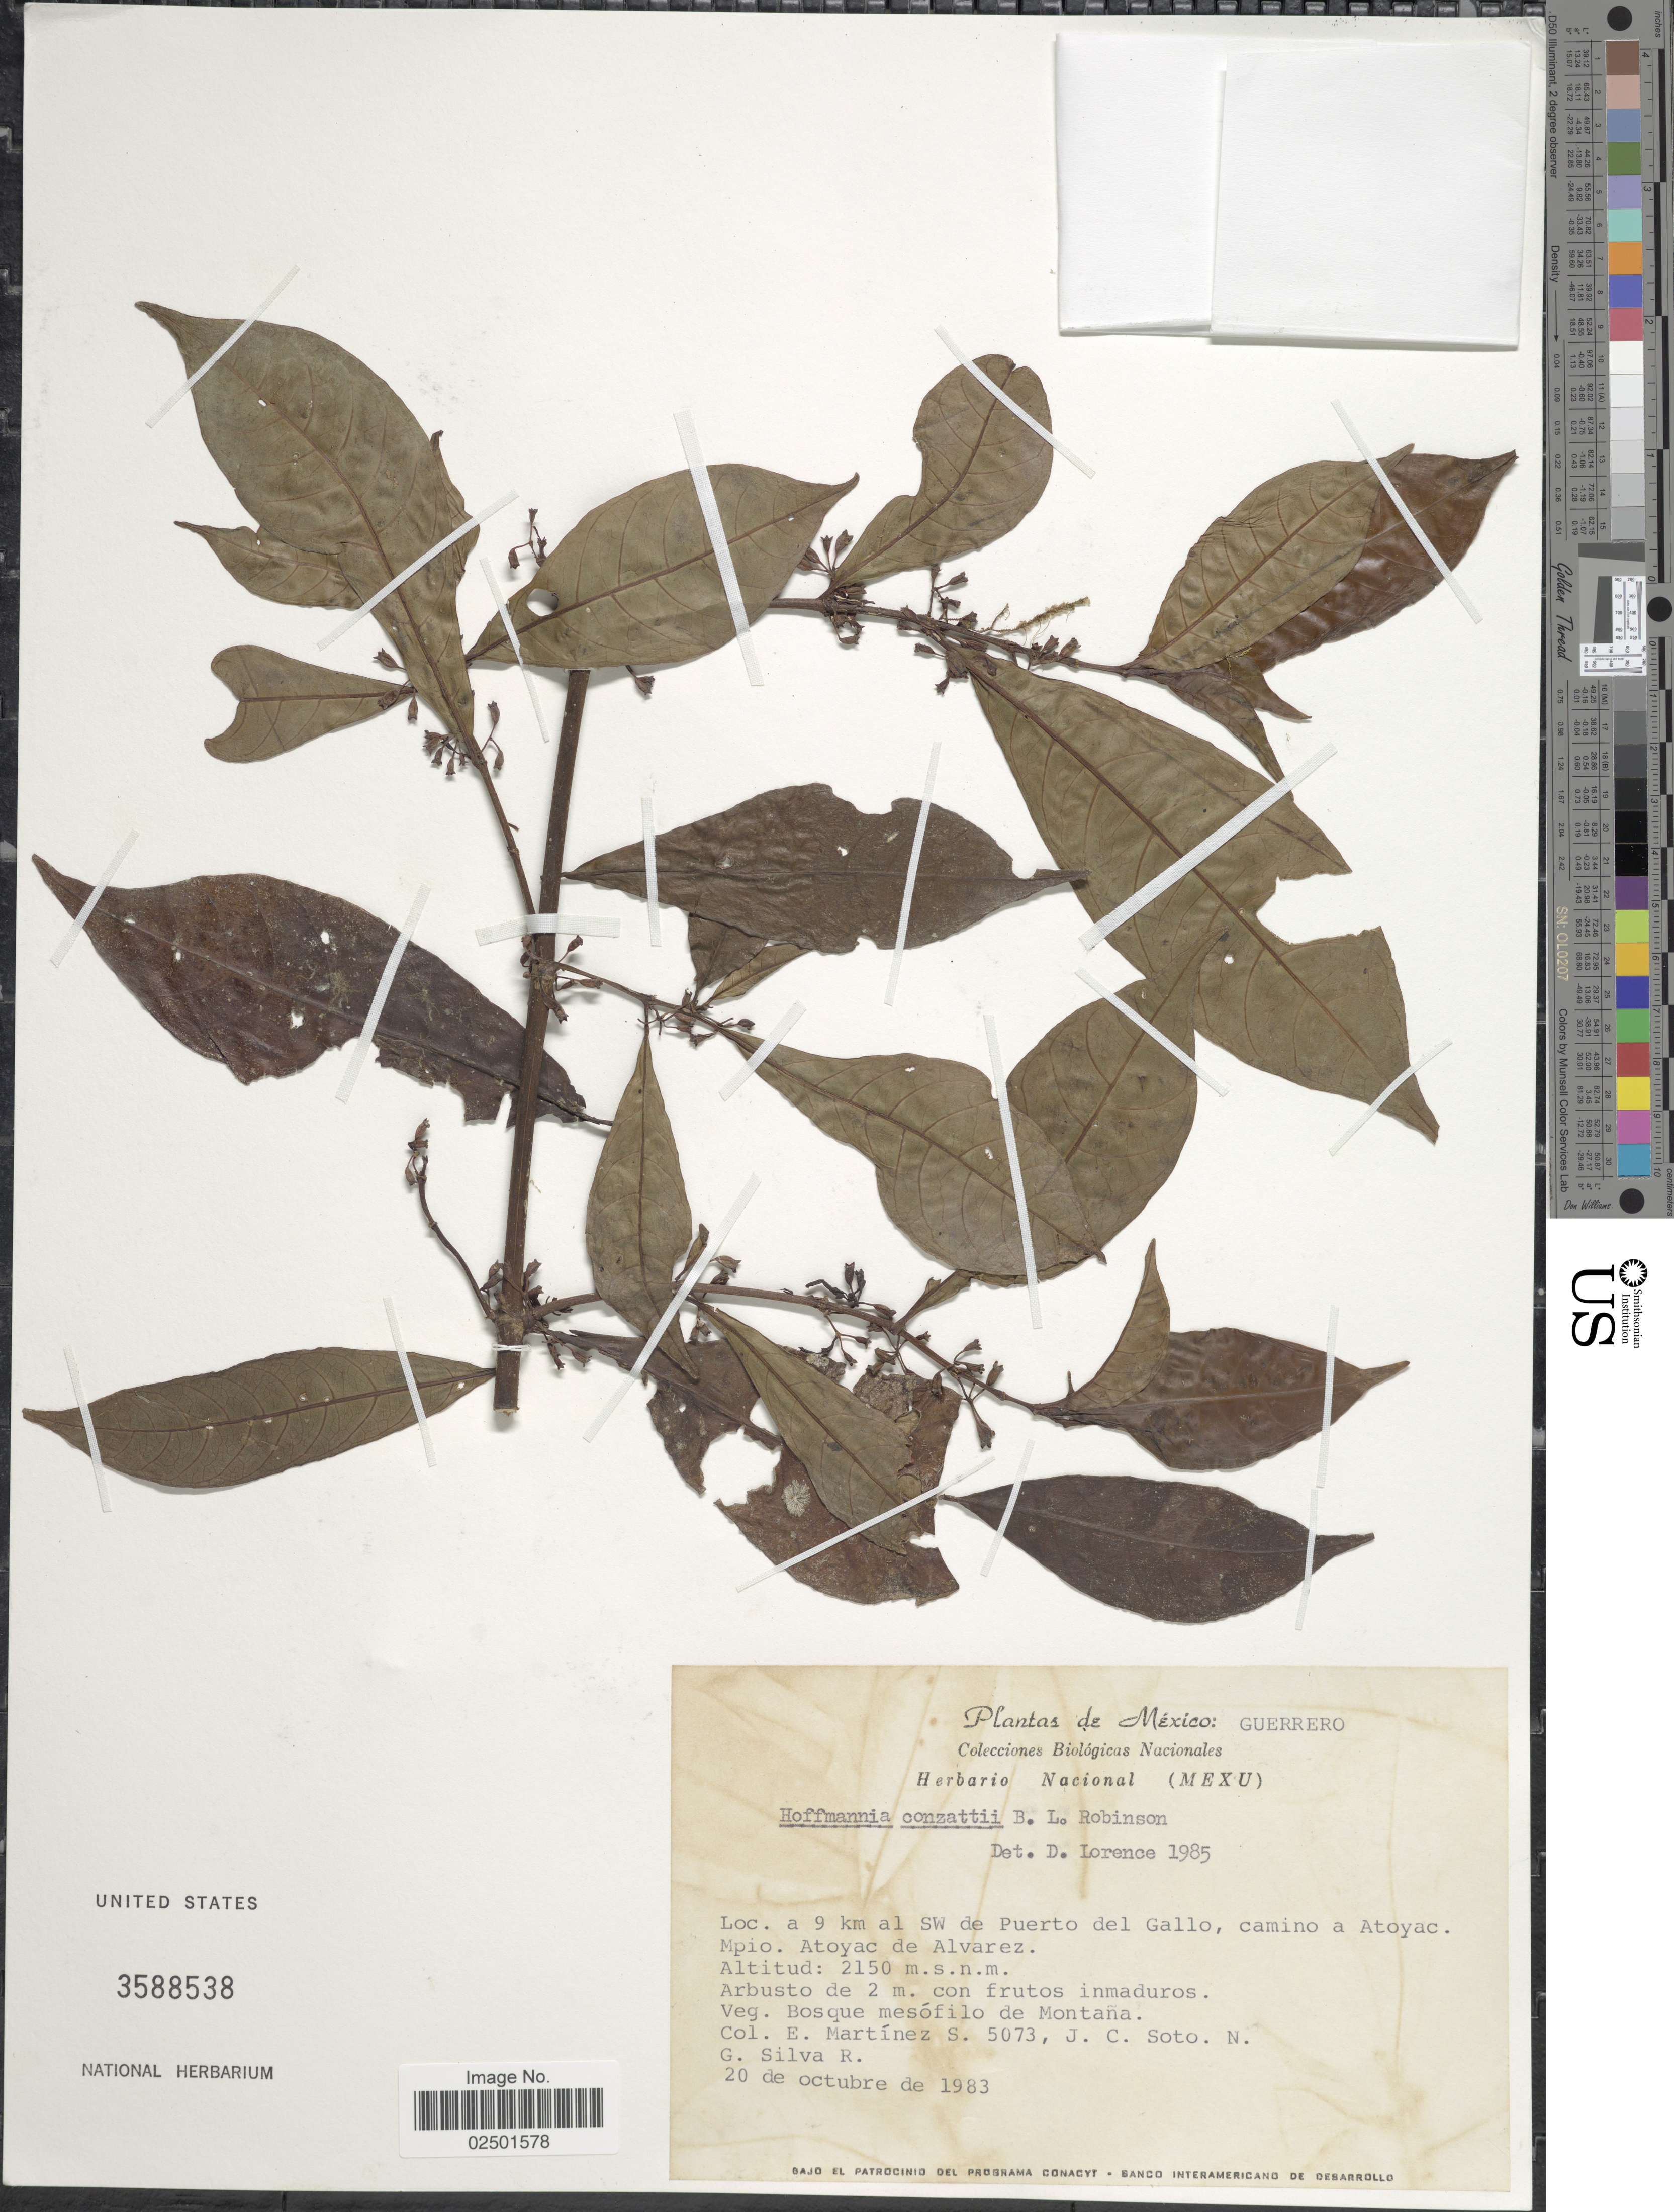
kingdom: Plantae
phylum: Tracheophyta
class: Magnoliopsida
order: Gentianales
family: Rubiaceae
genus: Hoffmannia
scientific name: Hoffmannia conzattii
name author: B.L. Rob.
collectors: E. M. Martínez S., J. Soto & G. Silva R.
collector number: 5073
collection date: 1983-10-20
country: Mexico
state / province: Guerrero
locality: A 9 km al SW de Puerto del Gallo, camino a Atoyac. Mpio Atoyac de Alvarez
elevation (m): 2150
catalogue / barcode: US 3588538